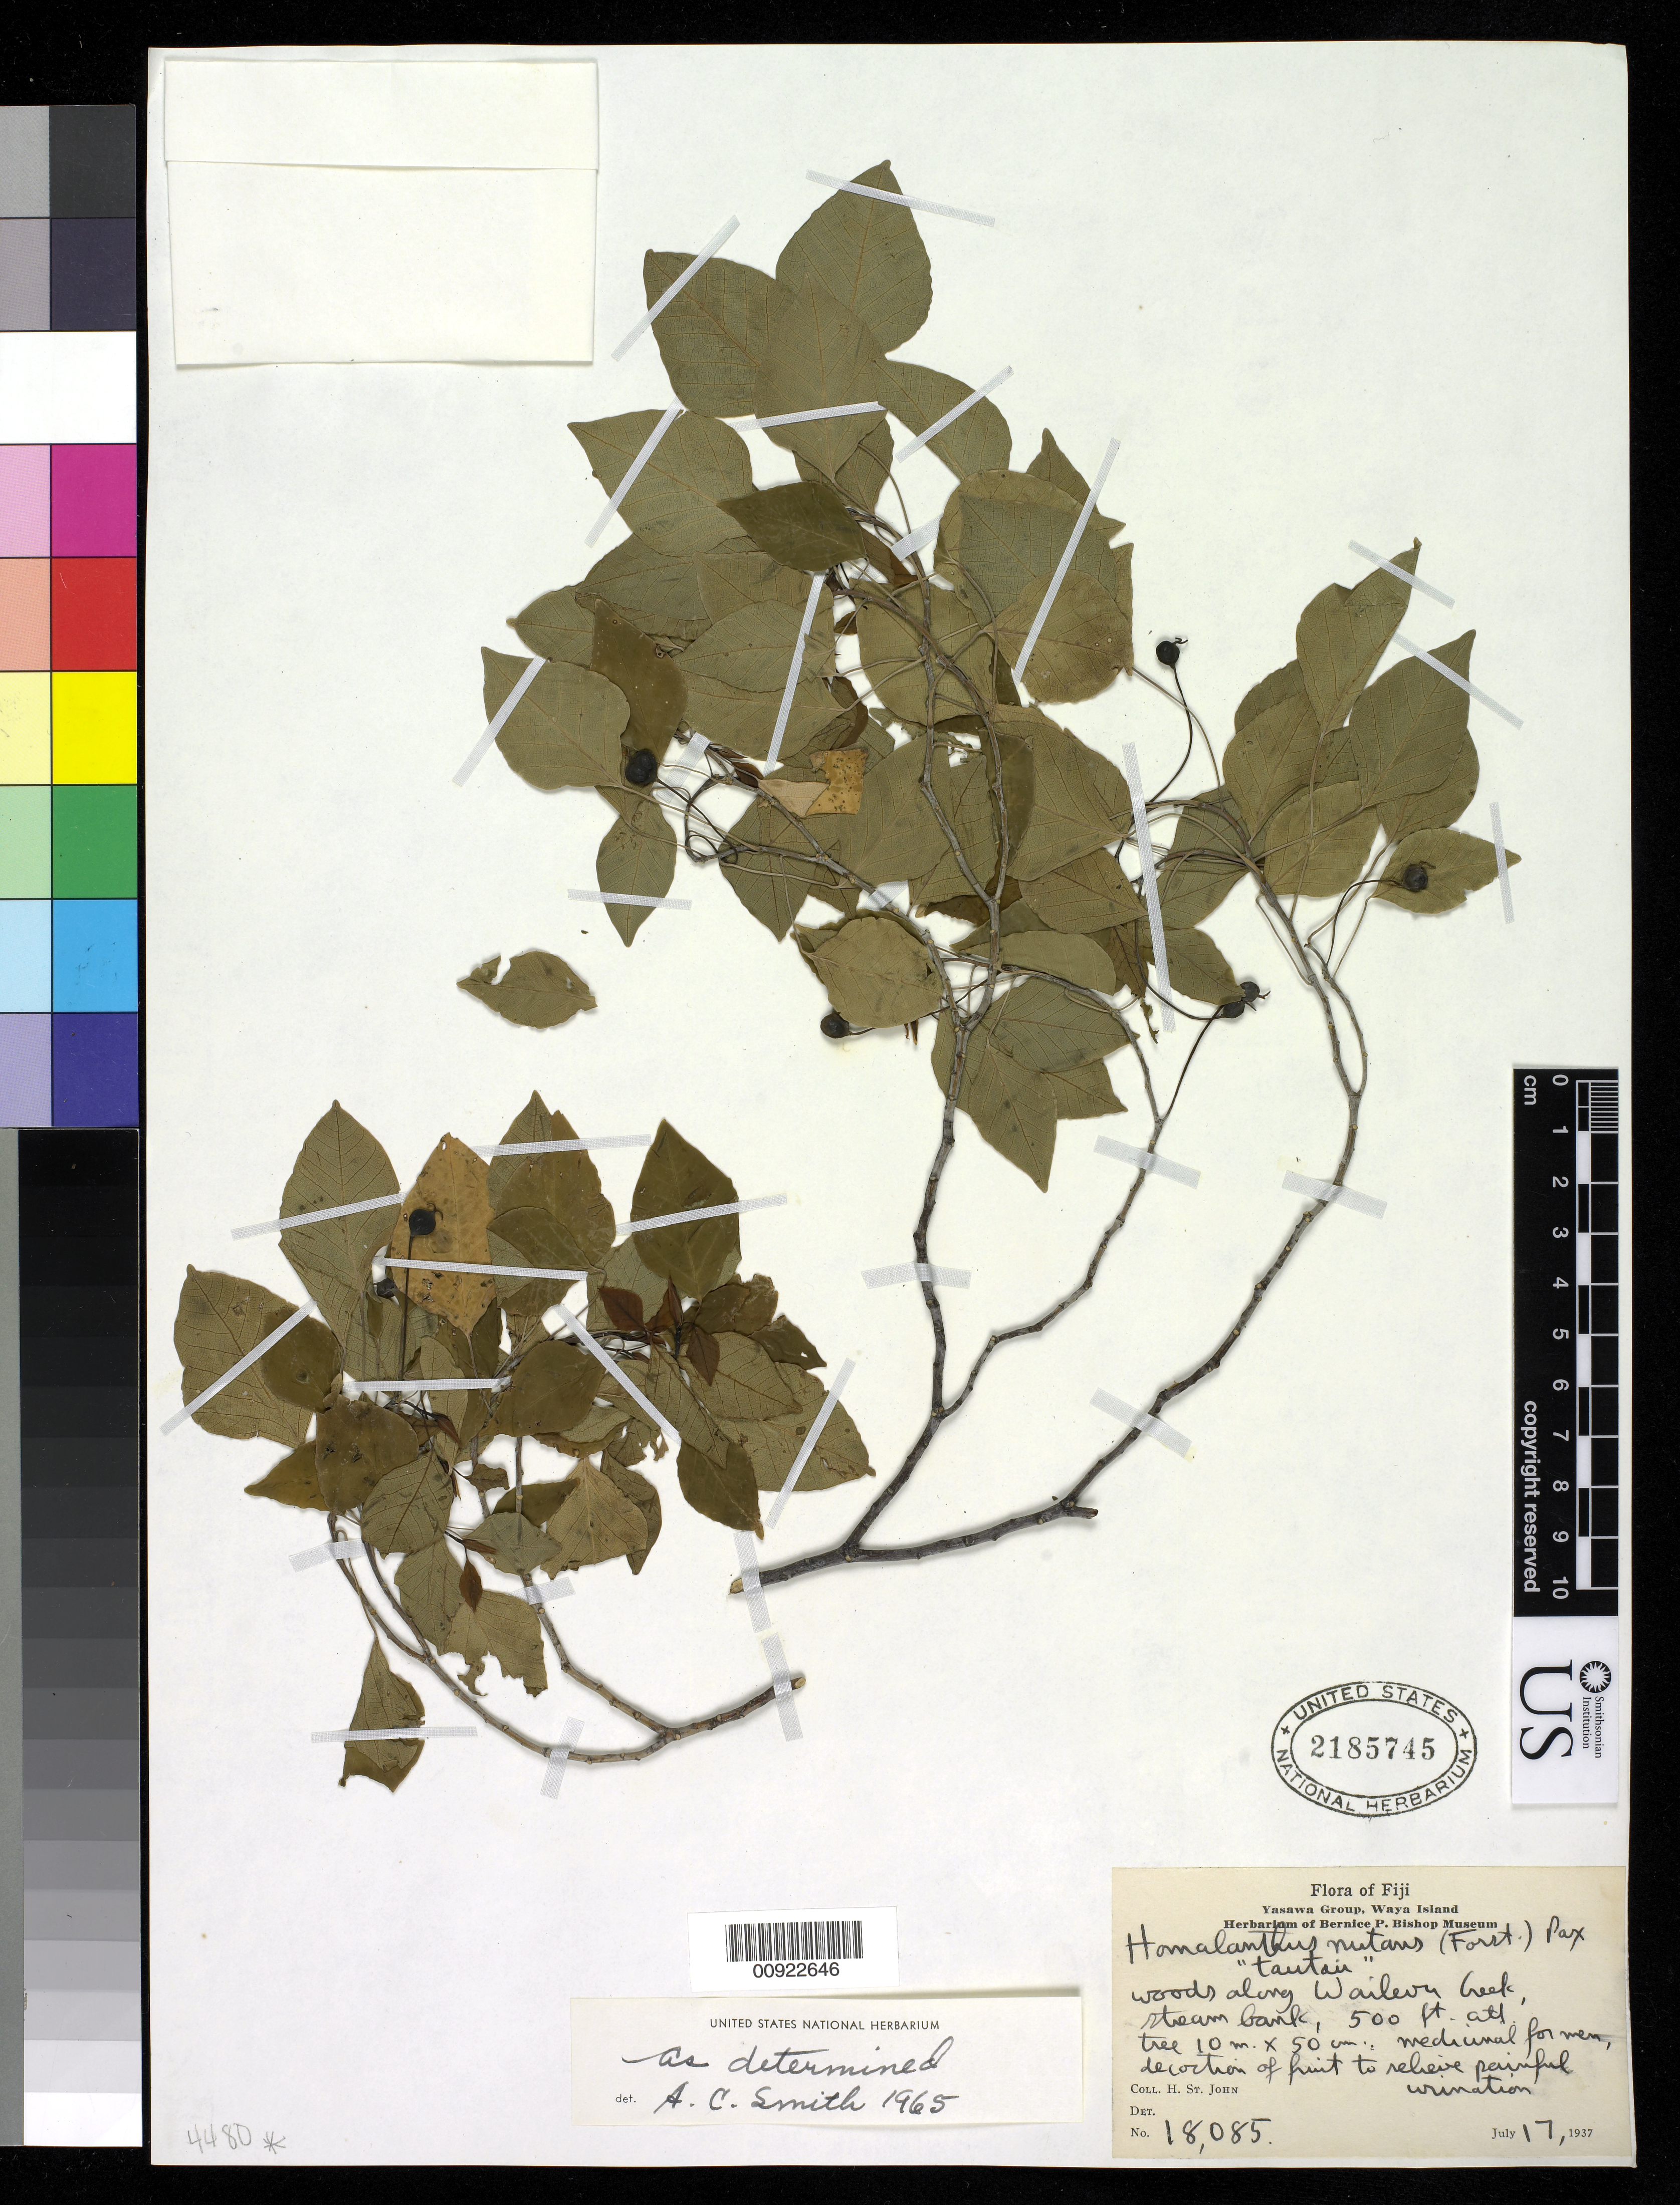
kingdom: Plantae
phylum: Tracheophyta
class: Magnoliopsida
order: Malpighiales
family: Euphorbiaceae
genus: Homalanthus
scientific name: Homalanthus nutans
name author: (G. Forst.) Guill.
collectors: H. St. John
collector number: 18085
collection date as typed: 17 Jul 1937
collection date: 1937-07-17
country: Fiji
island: Waya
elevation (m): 152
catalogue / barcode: US 2185745